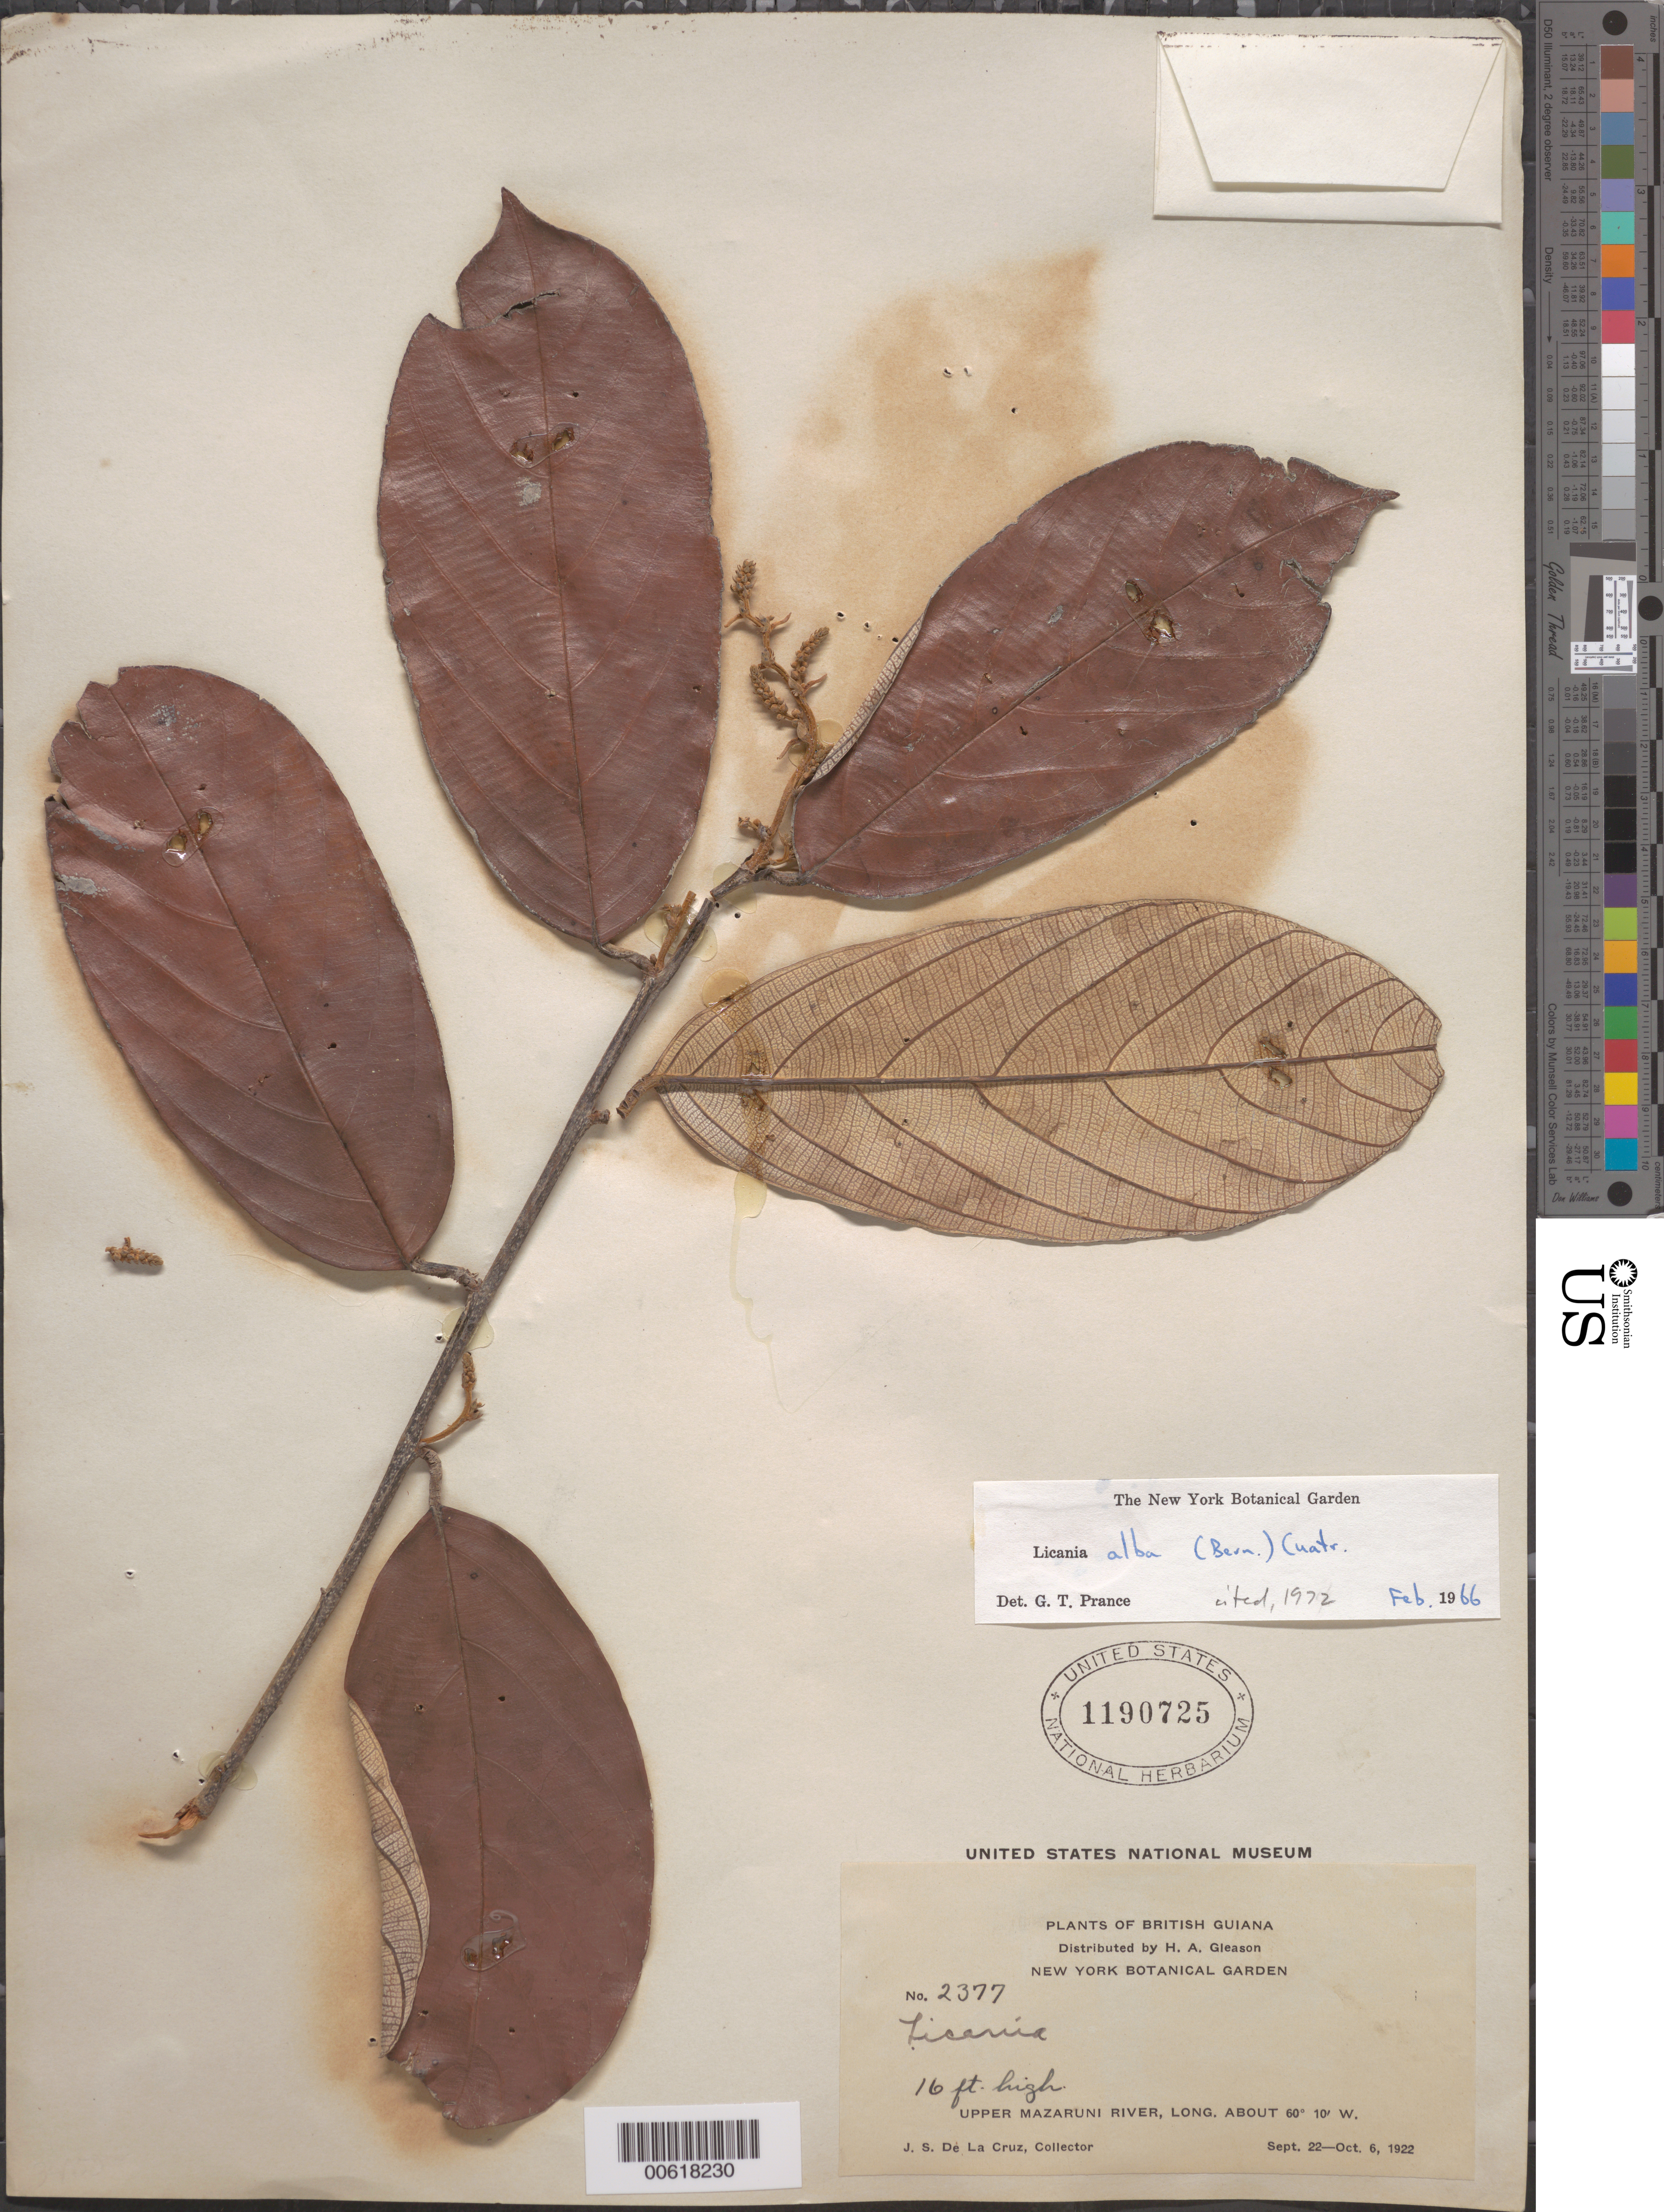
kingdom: Plantae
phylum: Tracheophyta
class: Magnoliopsida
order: Malpighiales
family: Chrysobalanaceae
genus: Licania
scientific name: Licania alba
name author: (Bernoulli) Cuatrec.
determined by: Prance, G. T.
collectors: J. S. de la Cruz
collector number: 2377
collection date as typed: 22-Sep-22 to 6-Oct-22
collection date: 1922-09-22/1922-10-06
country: Guyana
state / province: Cuyuni-Mazaruni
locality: Upper Mazaruni R.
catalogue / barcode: US 1190725